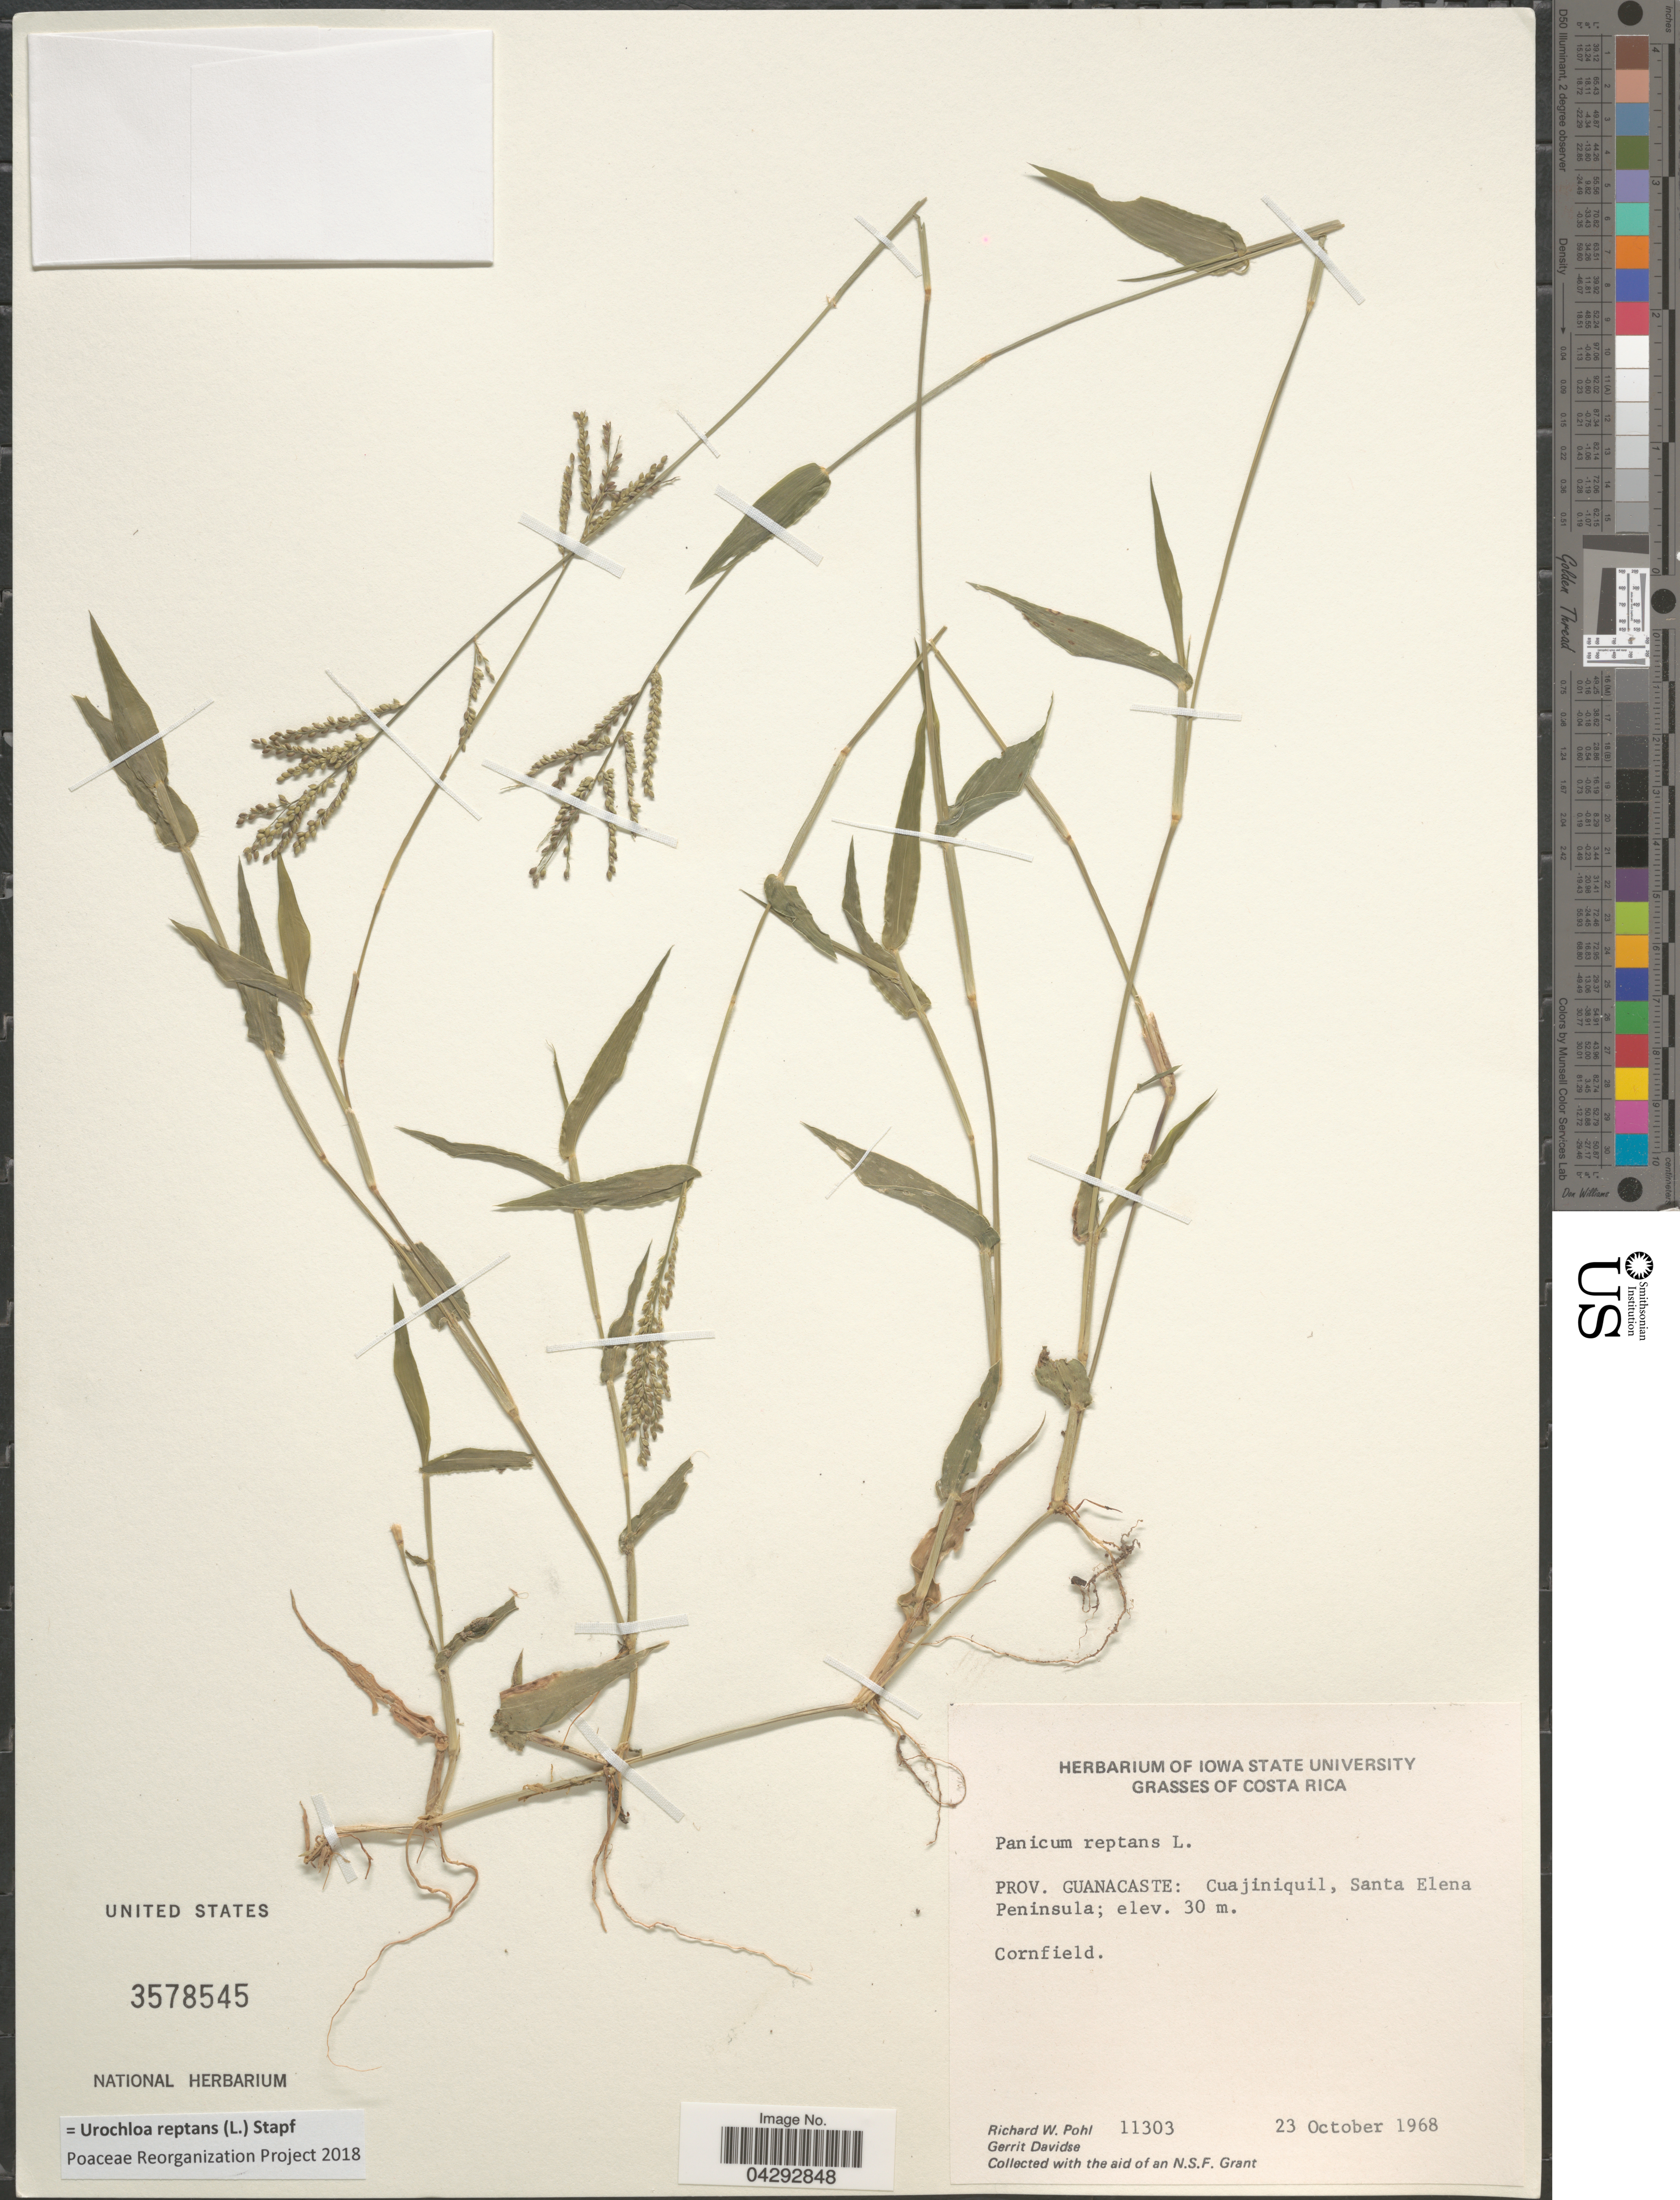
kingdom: Plantae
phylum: Tracheophyta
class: Liliopsida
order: Poales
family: Poaceae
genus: Urochloa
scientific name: Urochloa reptans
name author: (L.) Stapf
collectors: R. W. Pohl & G. Davidse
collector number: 11303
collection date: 1968-10-23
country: Costa Rica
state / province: Guanacaste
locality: Cuajiniquil, Santa Elena Peninsula.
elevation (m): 30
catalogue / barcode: US 3578545